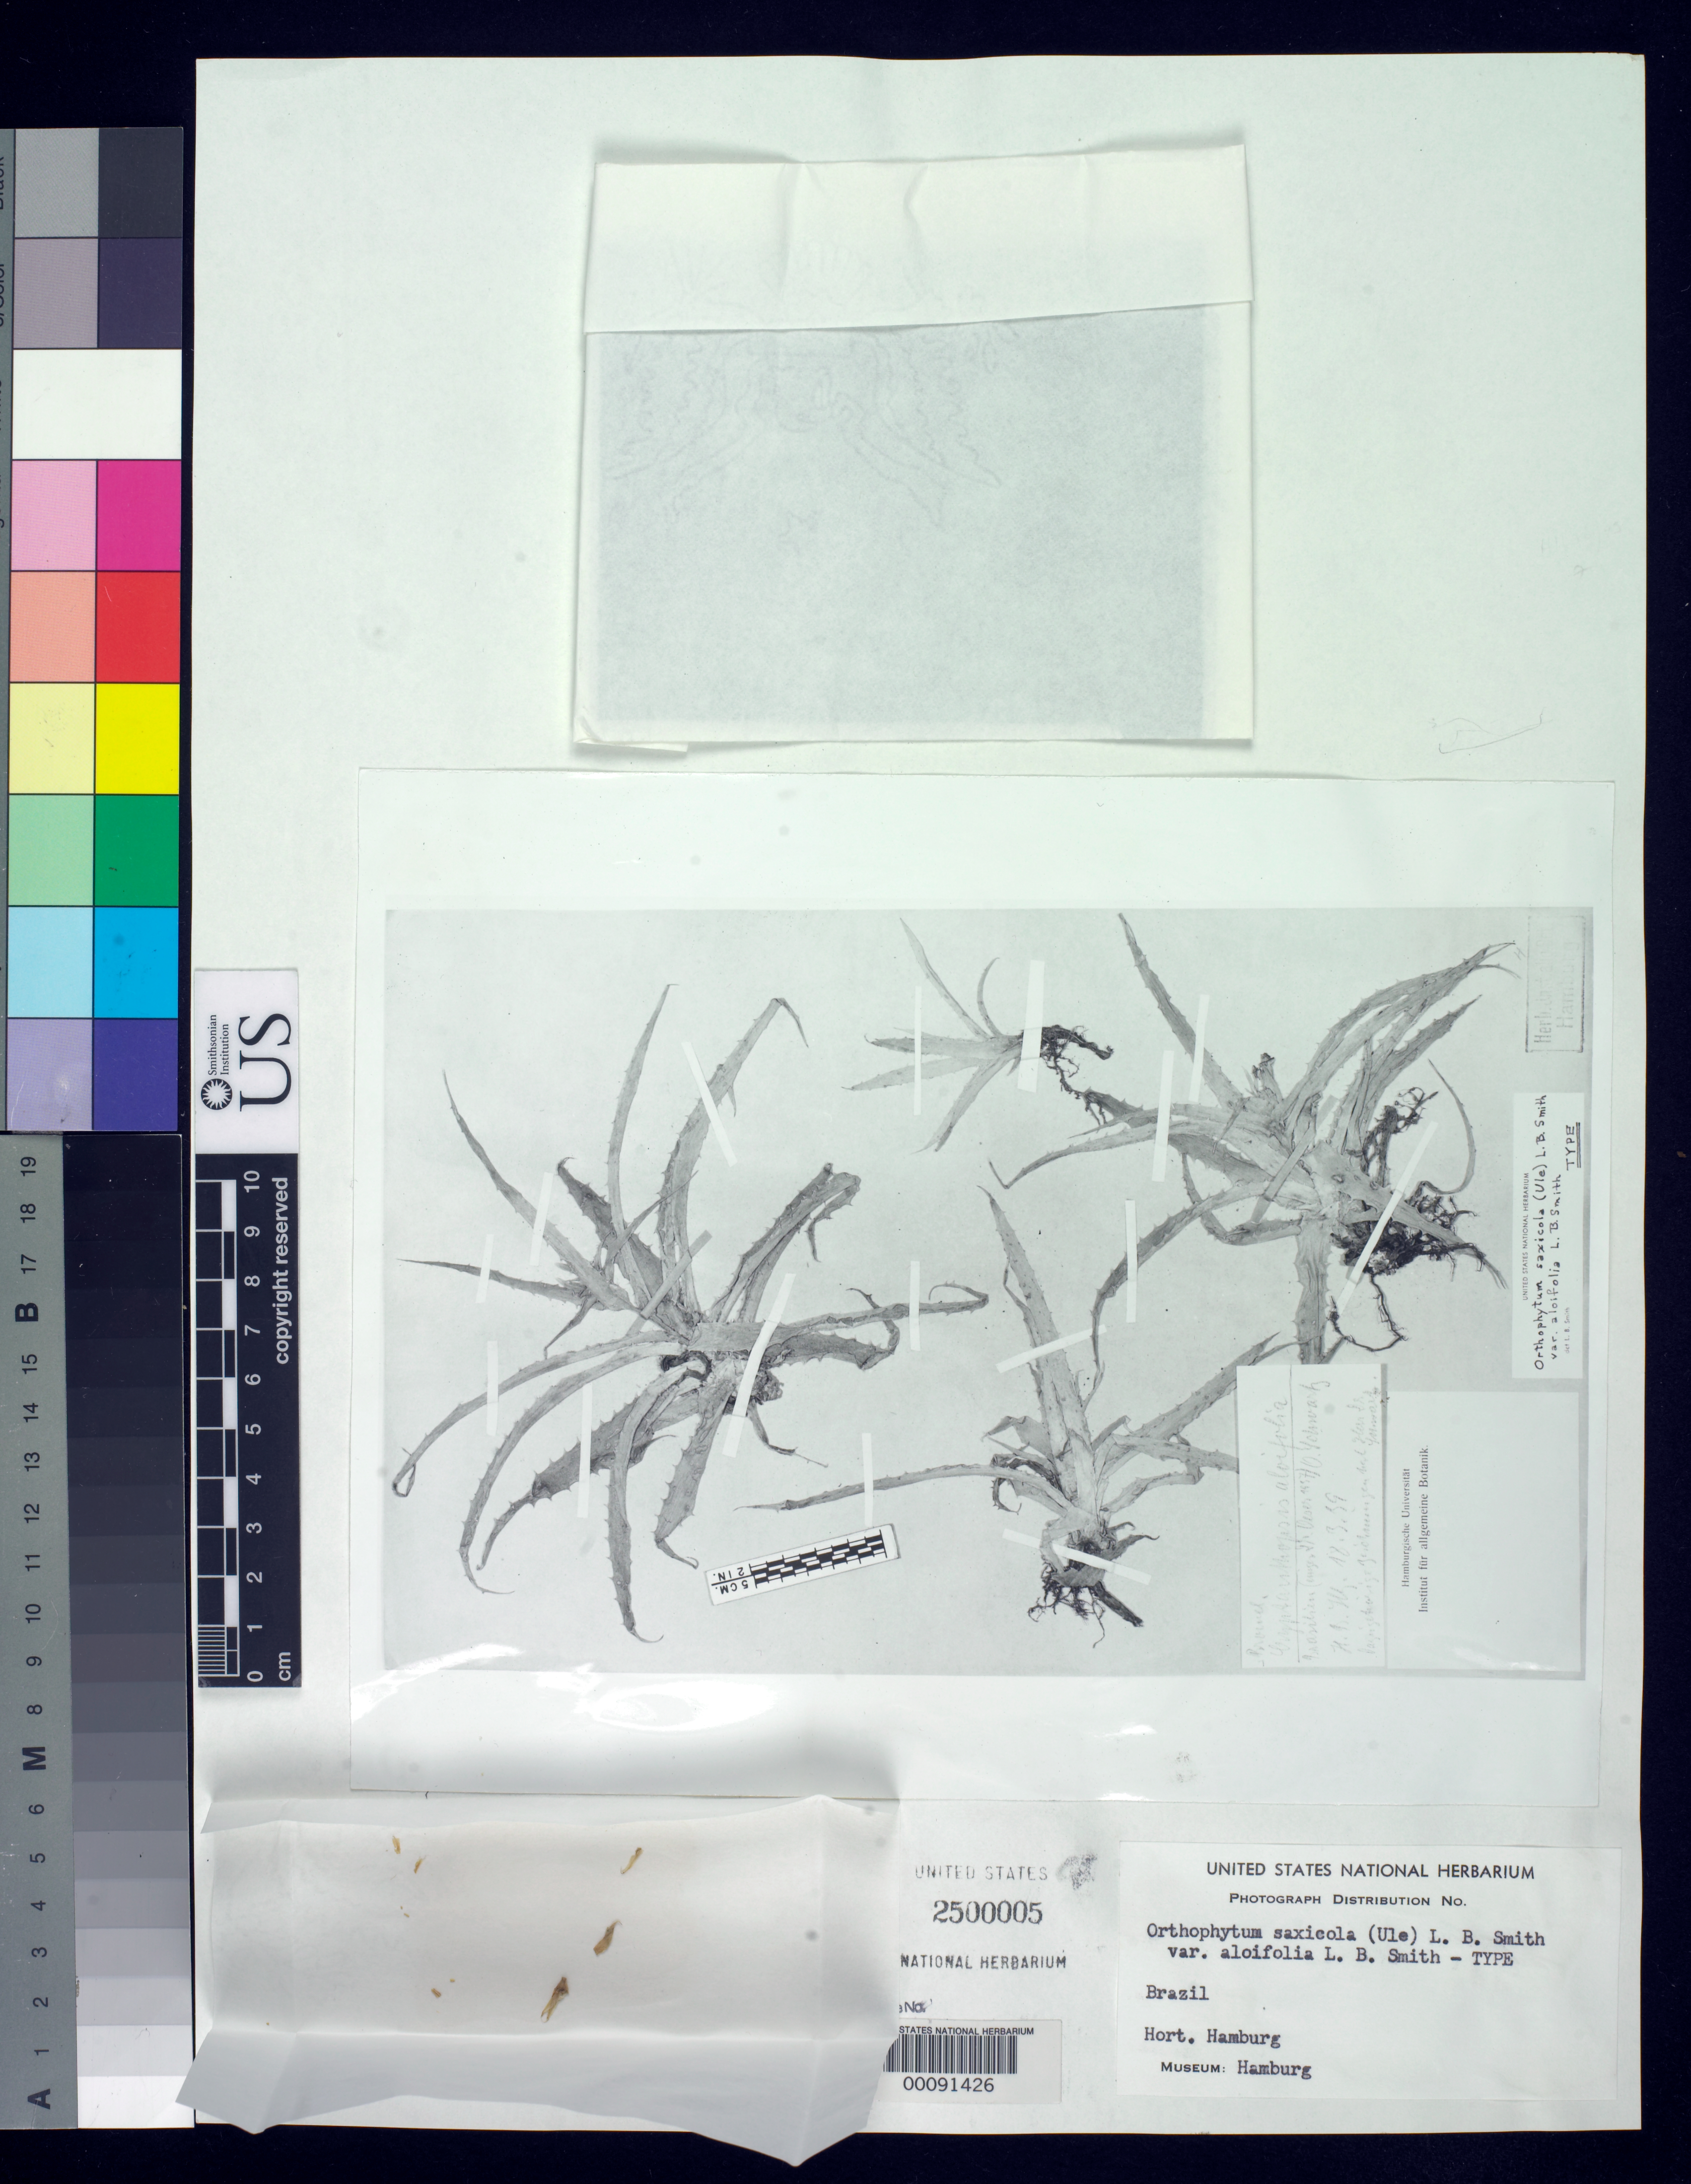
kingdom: Plantae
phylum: Tracheophyta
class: Liliopsida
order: Poales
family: Bromeliaceae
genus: Orthophytum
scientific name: Orthophytum saxicola var. aloifolia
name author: L.B. Sm.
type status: Isotype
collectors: ex Hort. Hamburg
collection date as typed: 18 Mar 1939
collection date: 1939-03-18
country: Brazil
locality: Described from cultivated material.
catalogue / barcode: US 2500005